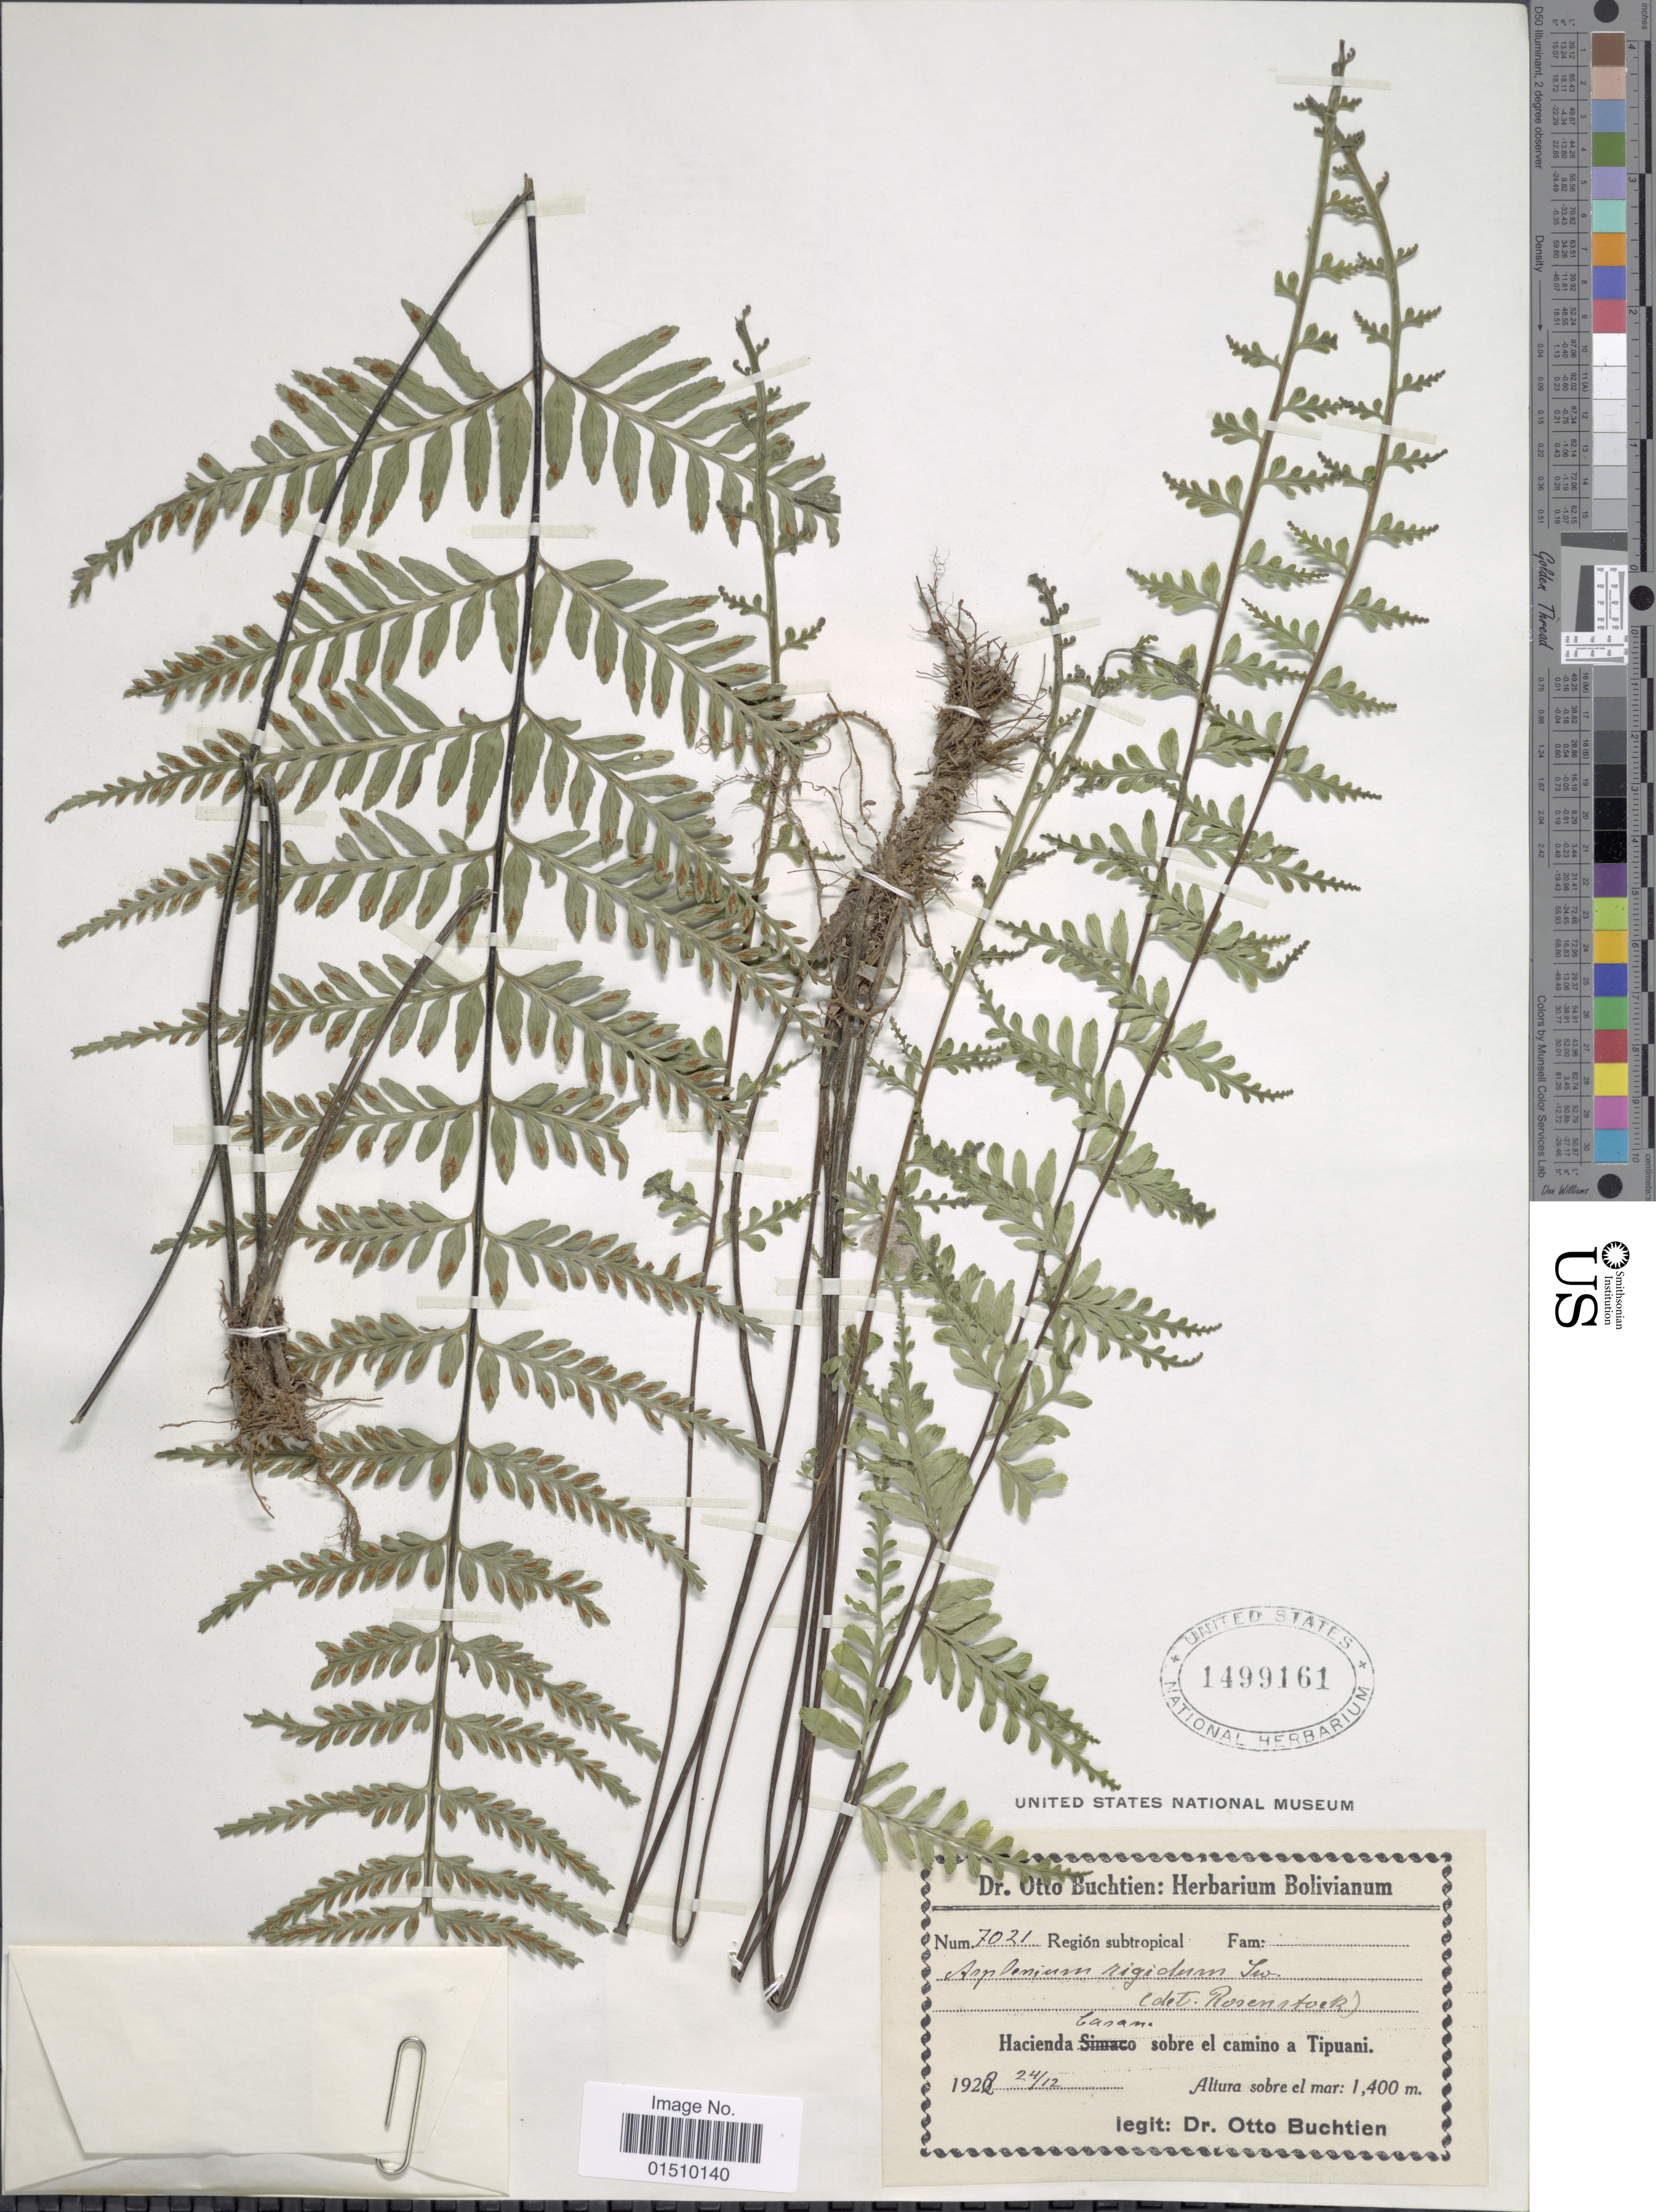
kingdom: Plantae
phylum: Tracheophyta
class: Polypodiopsida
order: Polypodiales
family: Aspleniaceae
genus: Asplenium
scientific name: Asplenium auritum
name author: Sw.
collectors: O. Buchtien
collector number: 7021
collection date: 1922-12-24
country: Bolivia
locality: Bolivia, Hacienda Canam, sobre el camino a Tipuani.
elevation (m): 1400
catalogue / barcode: US 1499161